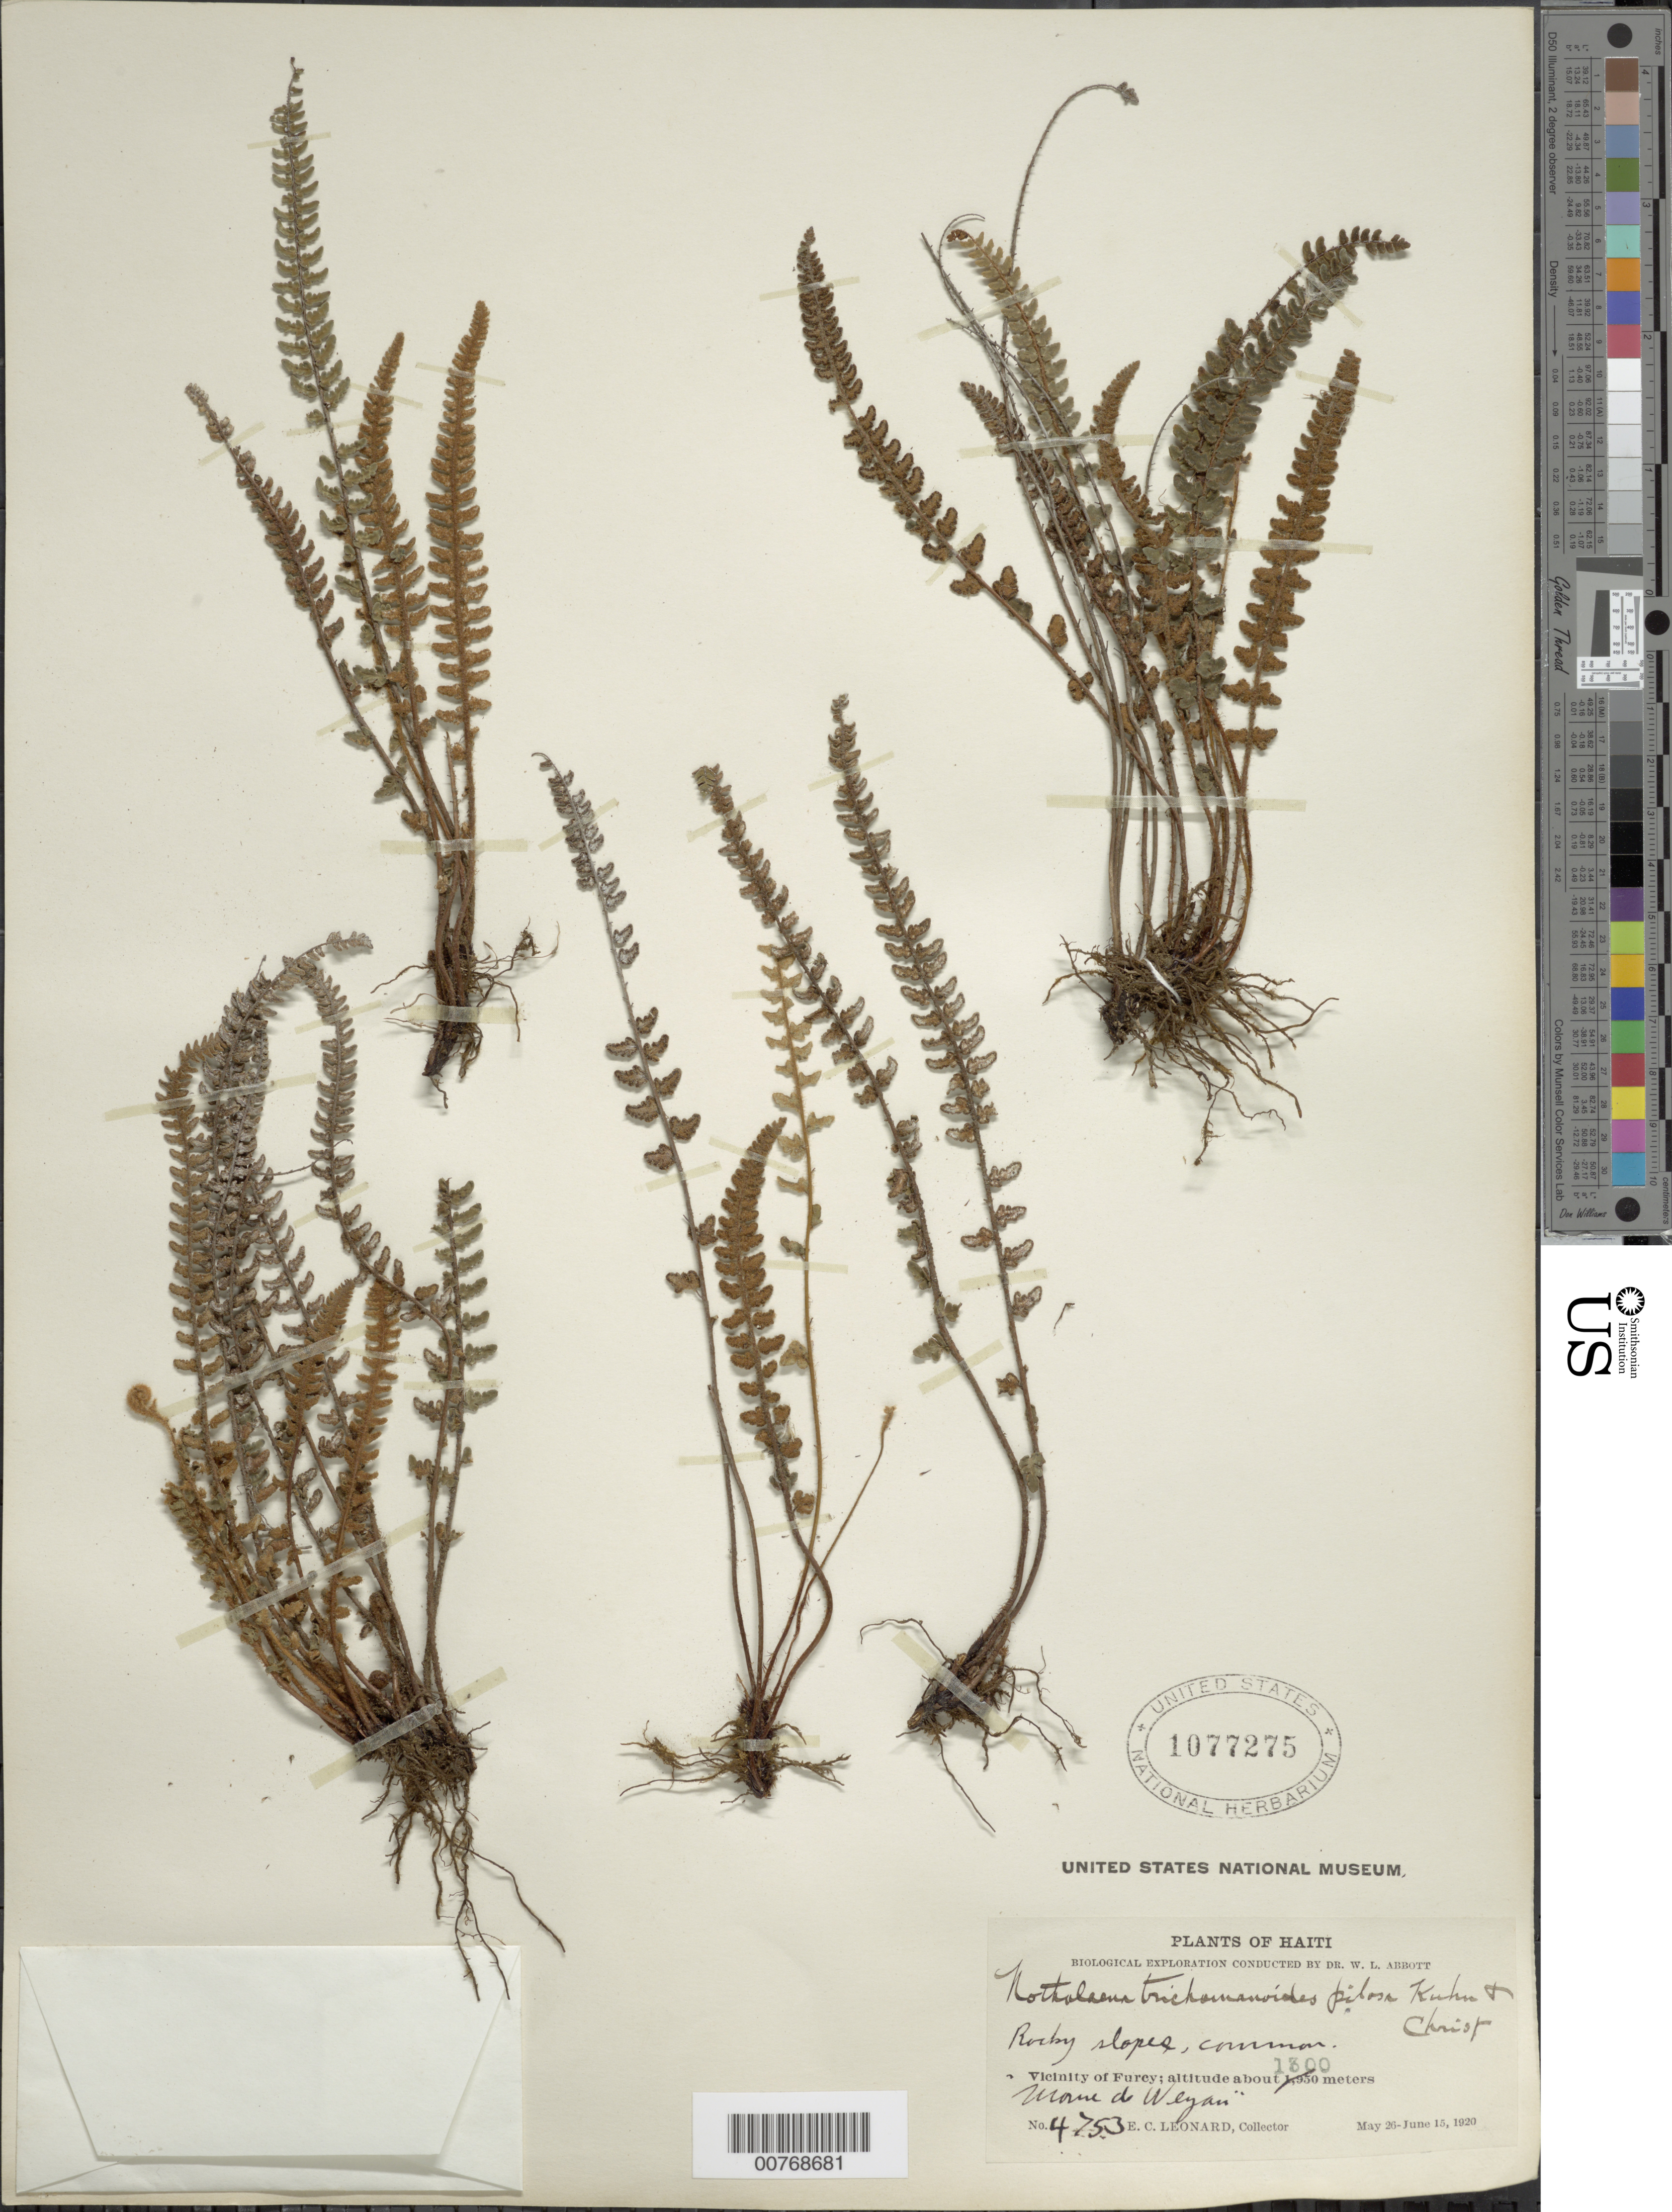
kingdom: Plantae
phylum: Tracheophyta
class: Polypodiopsida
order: Polypodiales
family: Pteridaceae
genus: Notholaena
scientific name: Notholaena trichomanoides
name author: (L.) Desv.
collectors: E. C. Leonard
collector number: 4753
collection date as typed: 26 May 1920 15 Jun 1920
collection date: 1920-05-26/1920-06-15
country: Haiti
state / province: Ouest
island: Hispaniola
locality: Vicinity of Furcy, Morne de Wezan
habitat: Rocky slope, common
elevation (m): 1300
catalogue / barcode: US 1077275